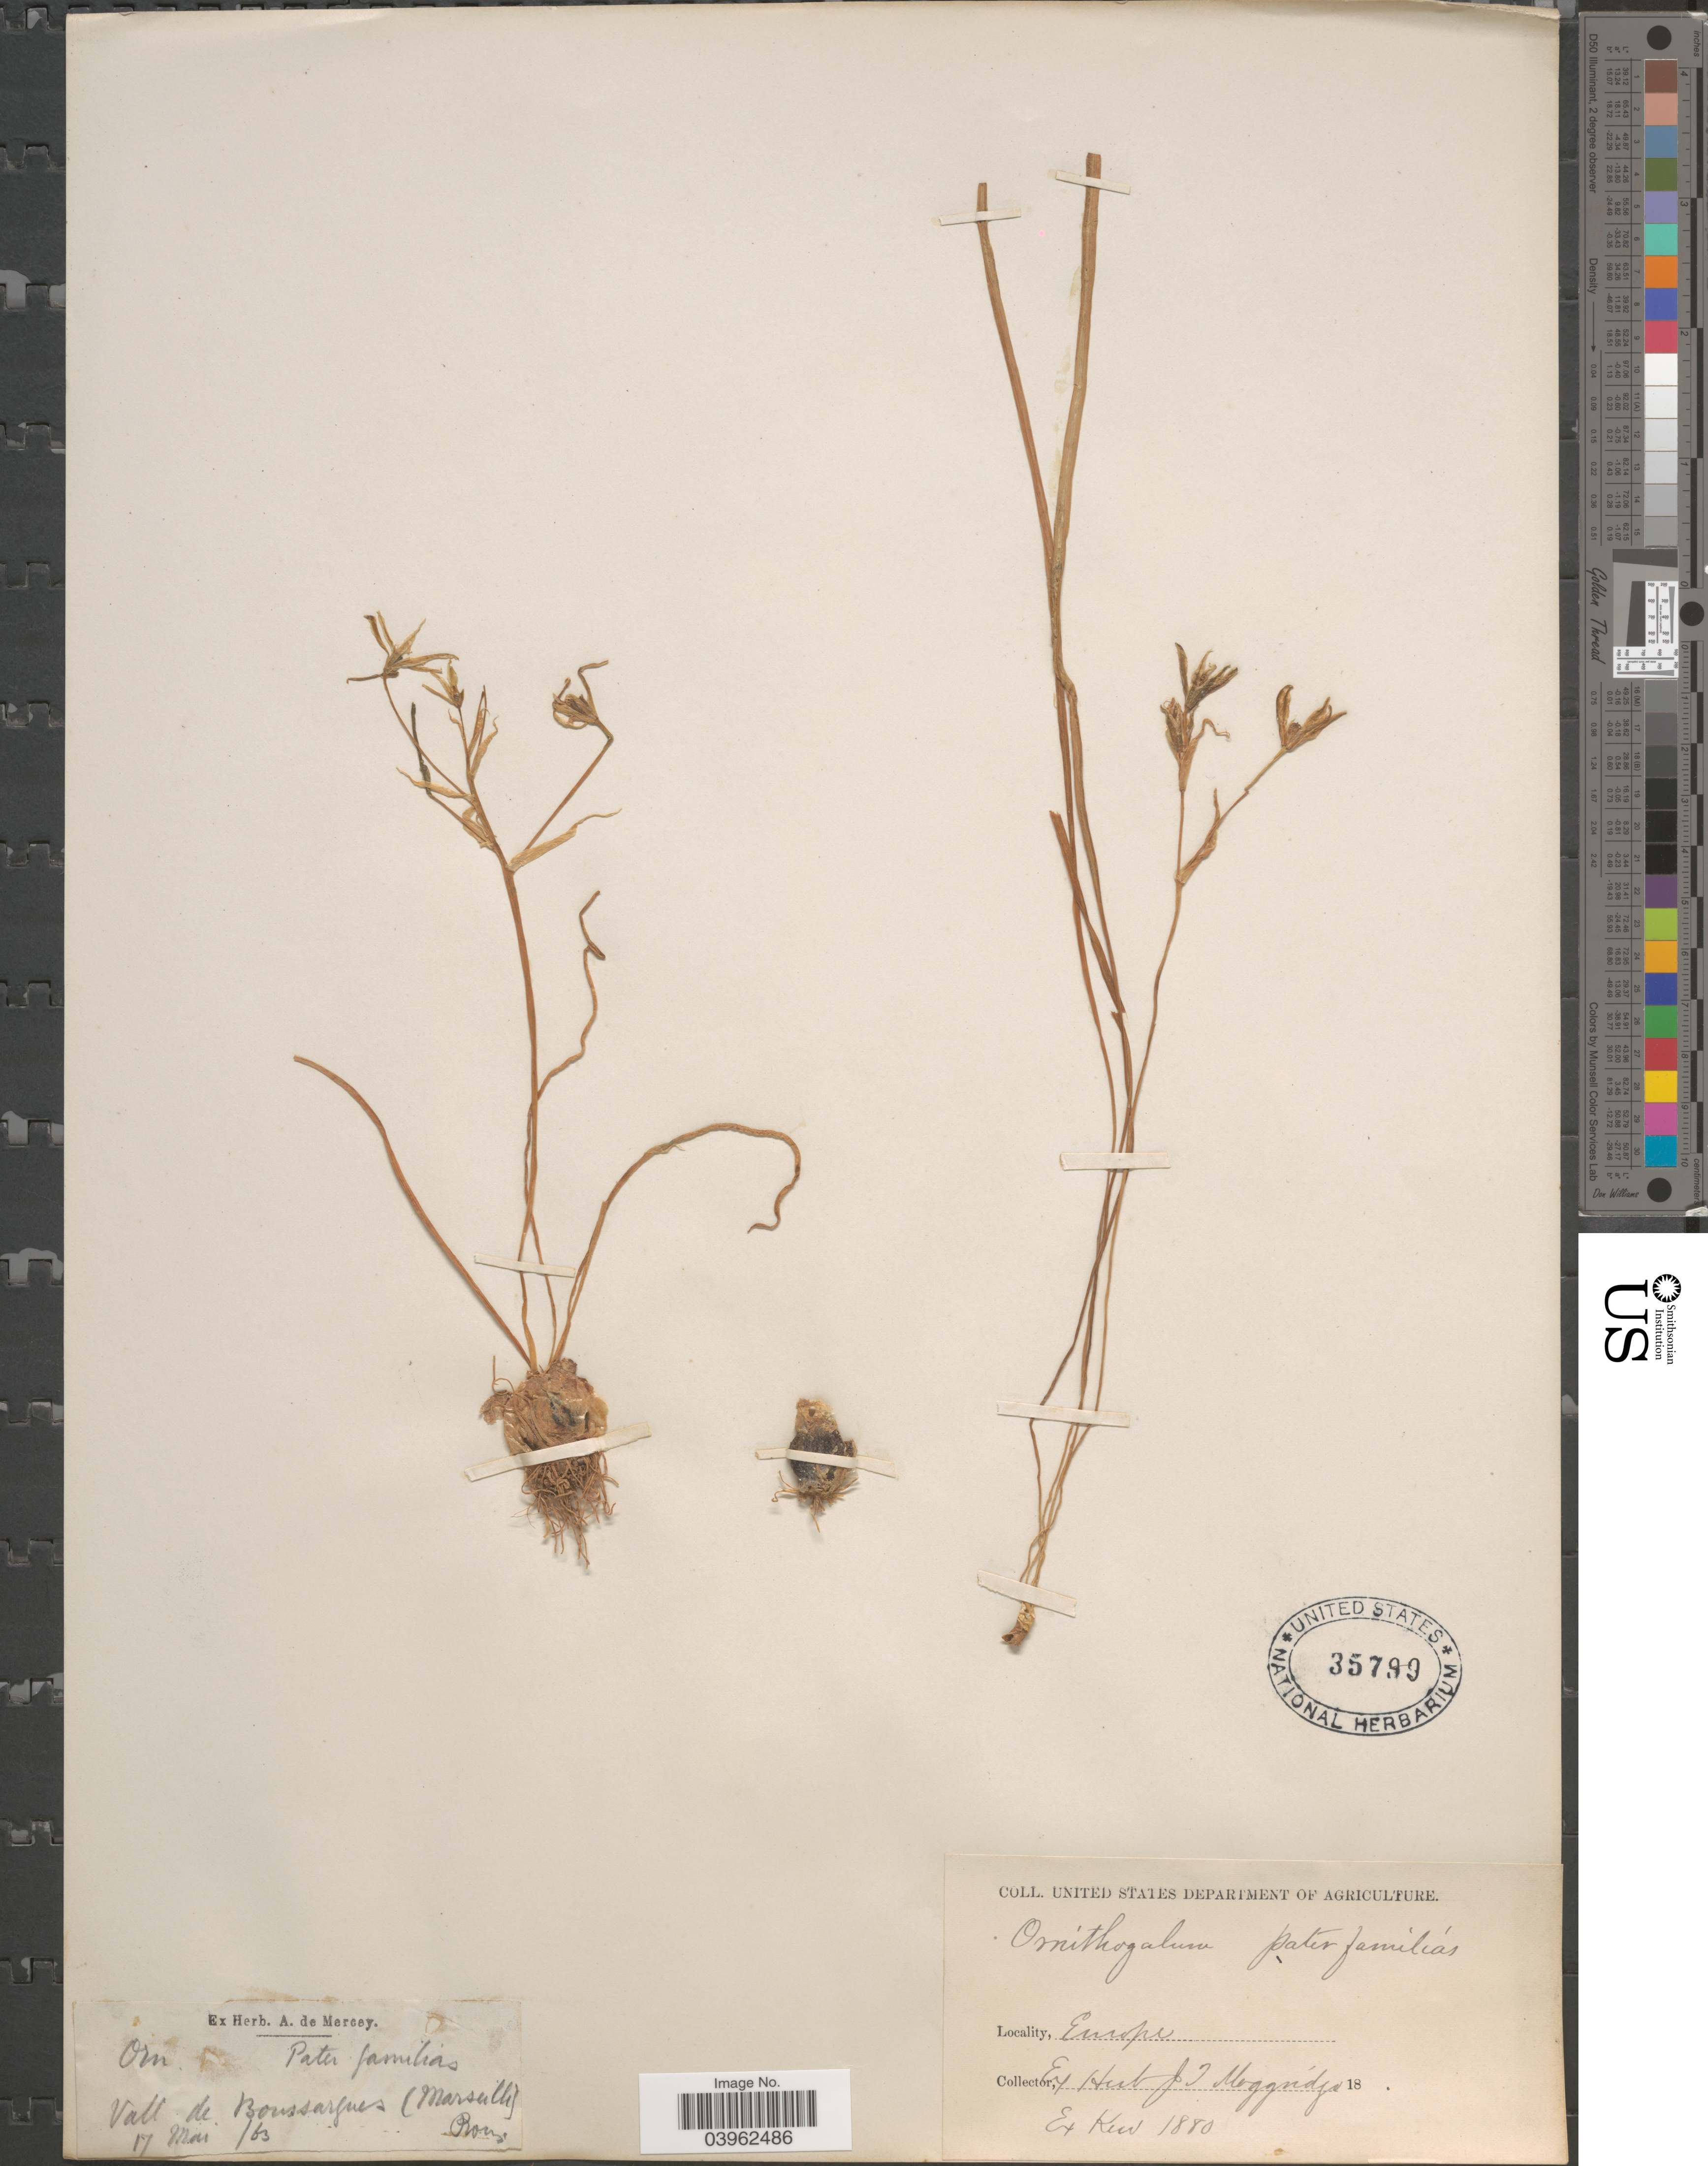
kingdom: Plantae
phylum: Tracheophyta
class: Liliopsida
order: Asparagales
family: Asparagaceae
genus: Ornithogalum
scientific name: Ornithogalum pater-familias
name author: Godr.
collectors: ex herb. A. de Mercey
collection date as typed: Transcribed d/m/y: 17/5/63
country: France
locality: Vall de Boussargues (Marseille) Europe.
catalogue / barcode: US 35799